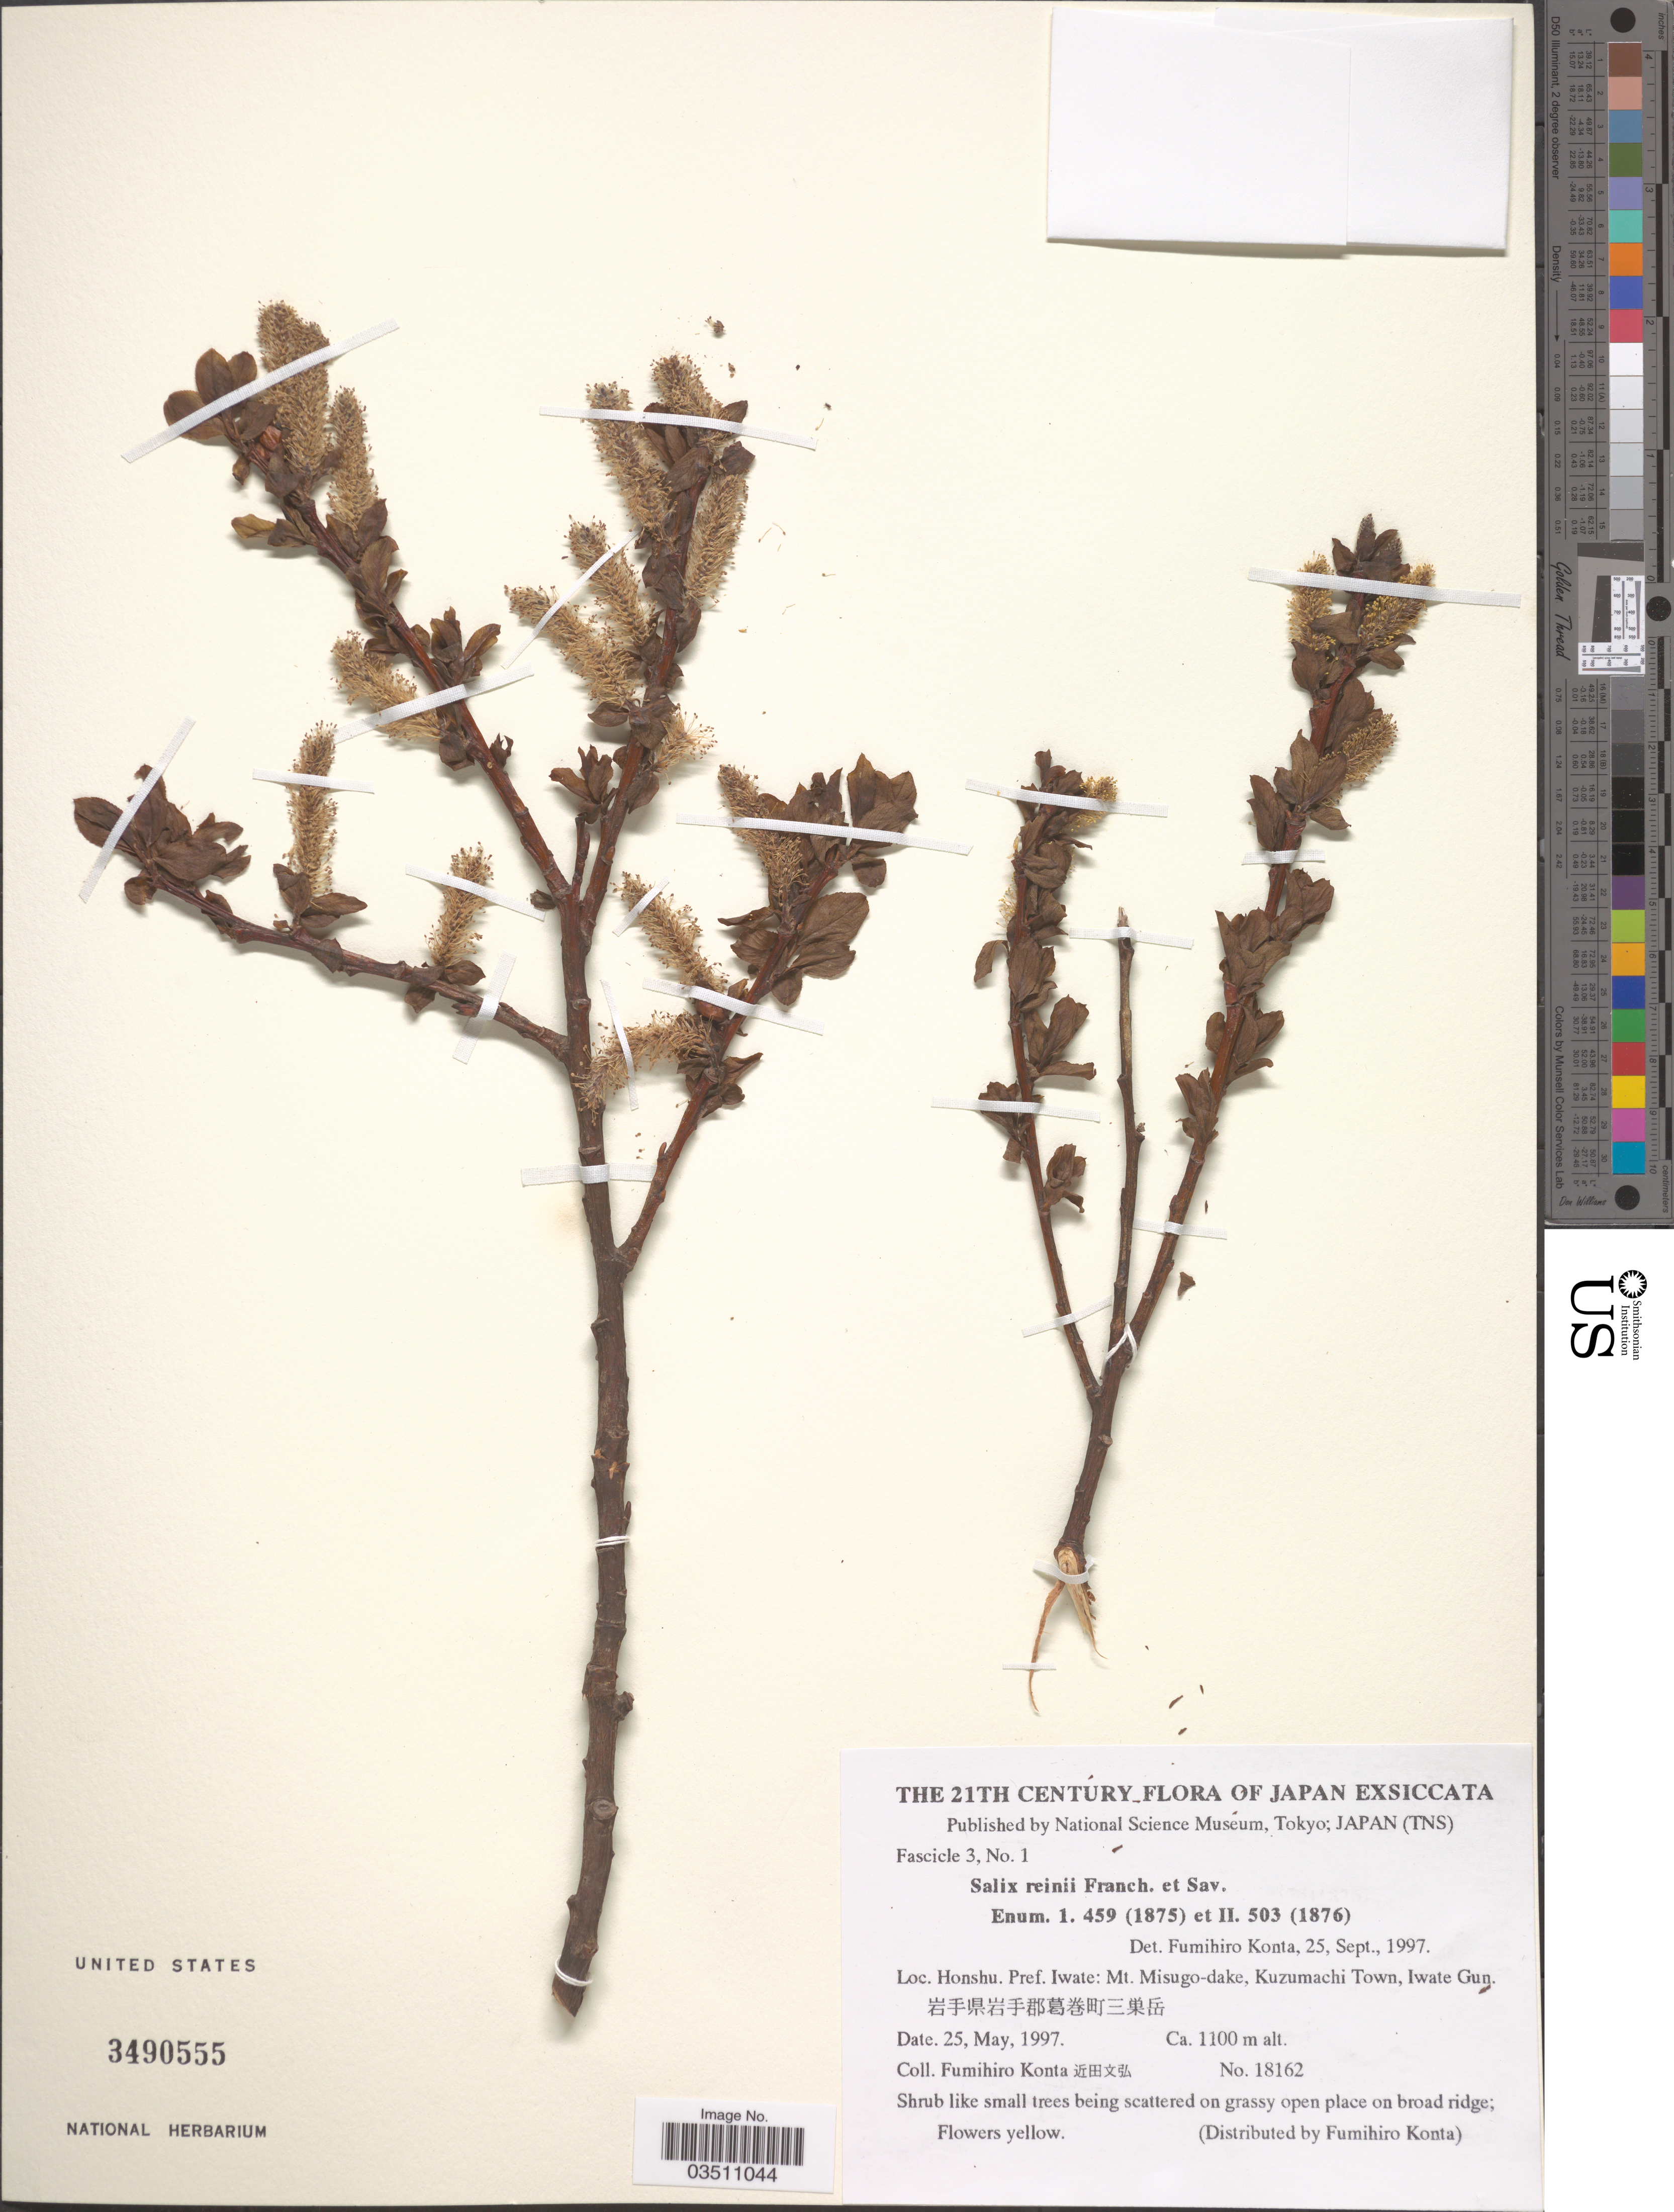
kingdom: Plantae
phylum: Tracheophyta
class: Magnoliopsida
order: Malpighiales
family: Salicaceae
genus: Salix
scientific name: Salix reinii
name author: Franch. & Sav. ex Seemen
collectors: F. Konta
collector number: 18162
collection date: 1997-05-25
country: Japan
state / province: Iwate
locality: Honshu. Pref. Iwate: Mt. Misugo-dake, Kuzumachi Town, Iwate Gun. X.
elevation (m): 1100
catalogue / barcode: US 3490555